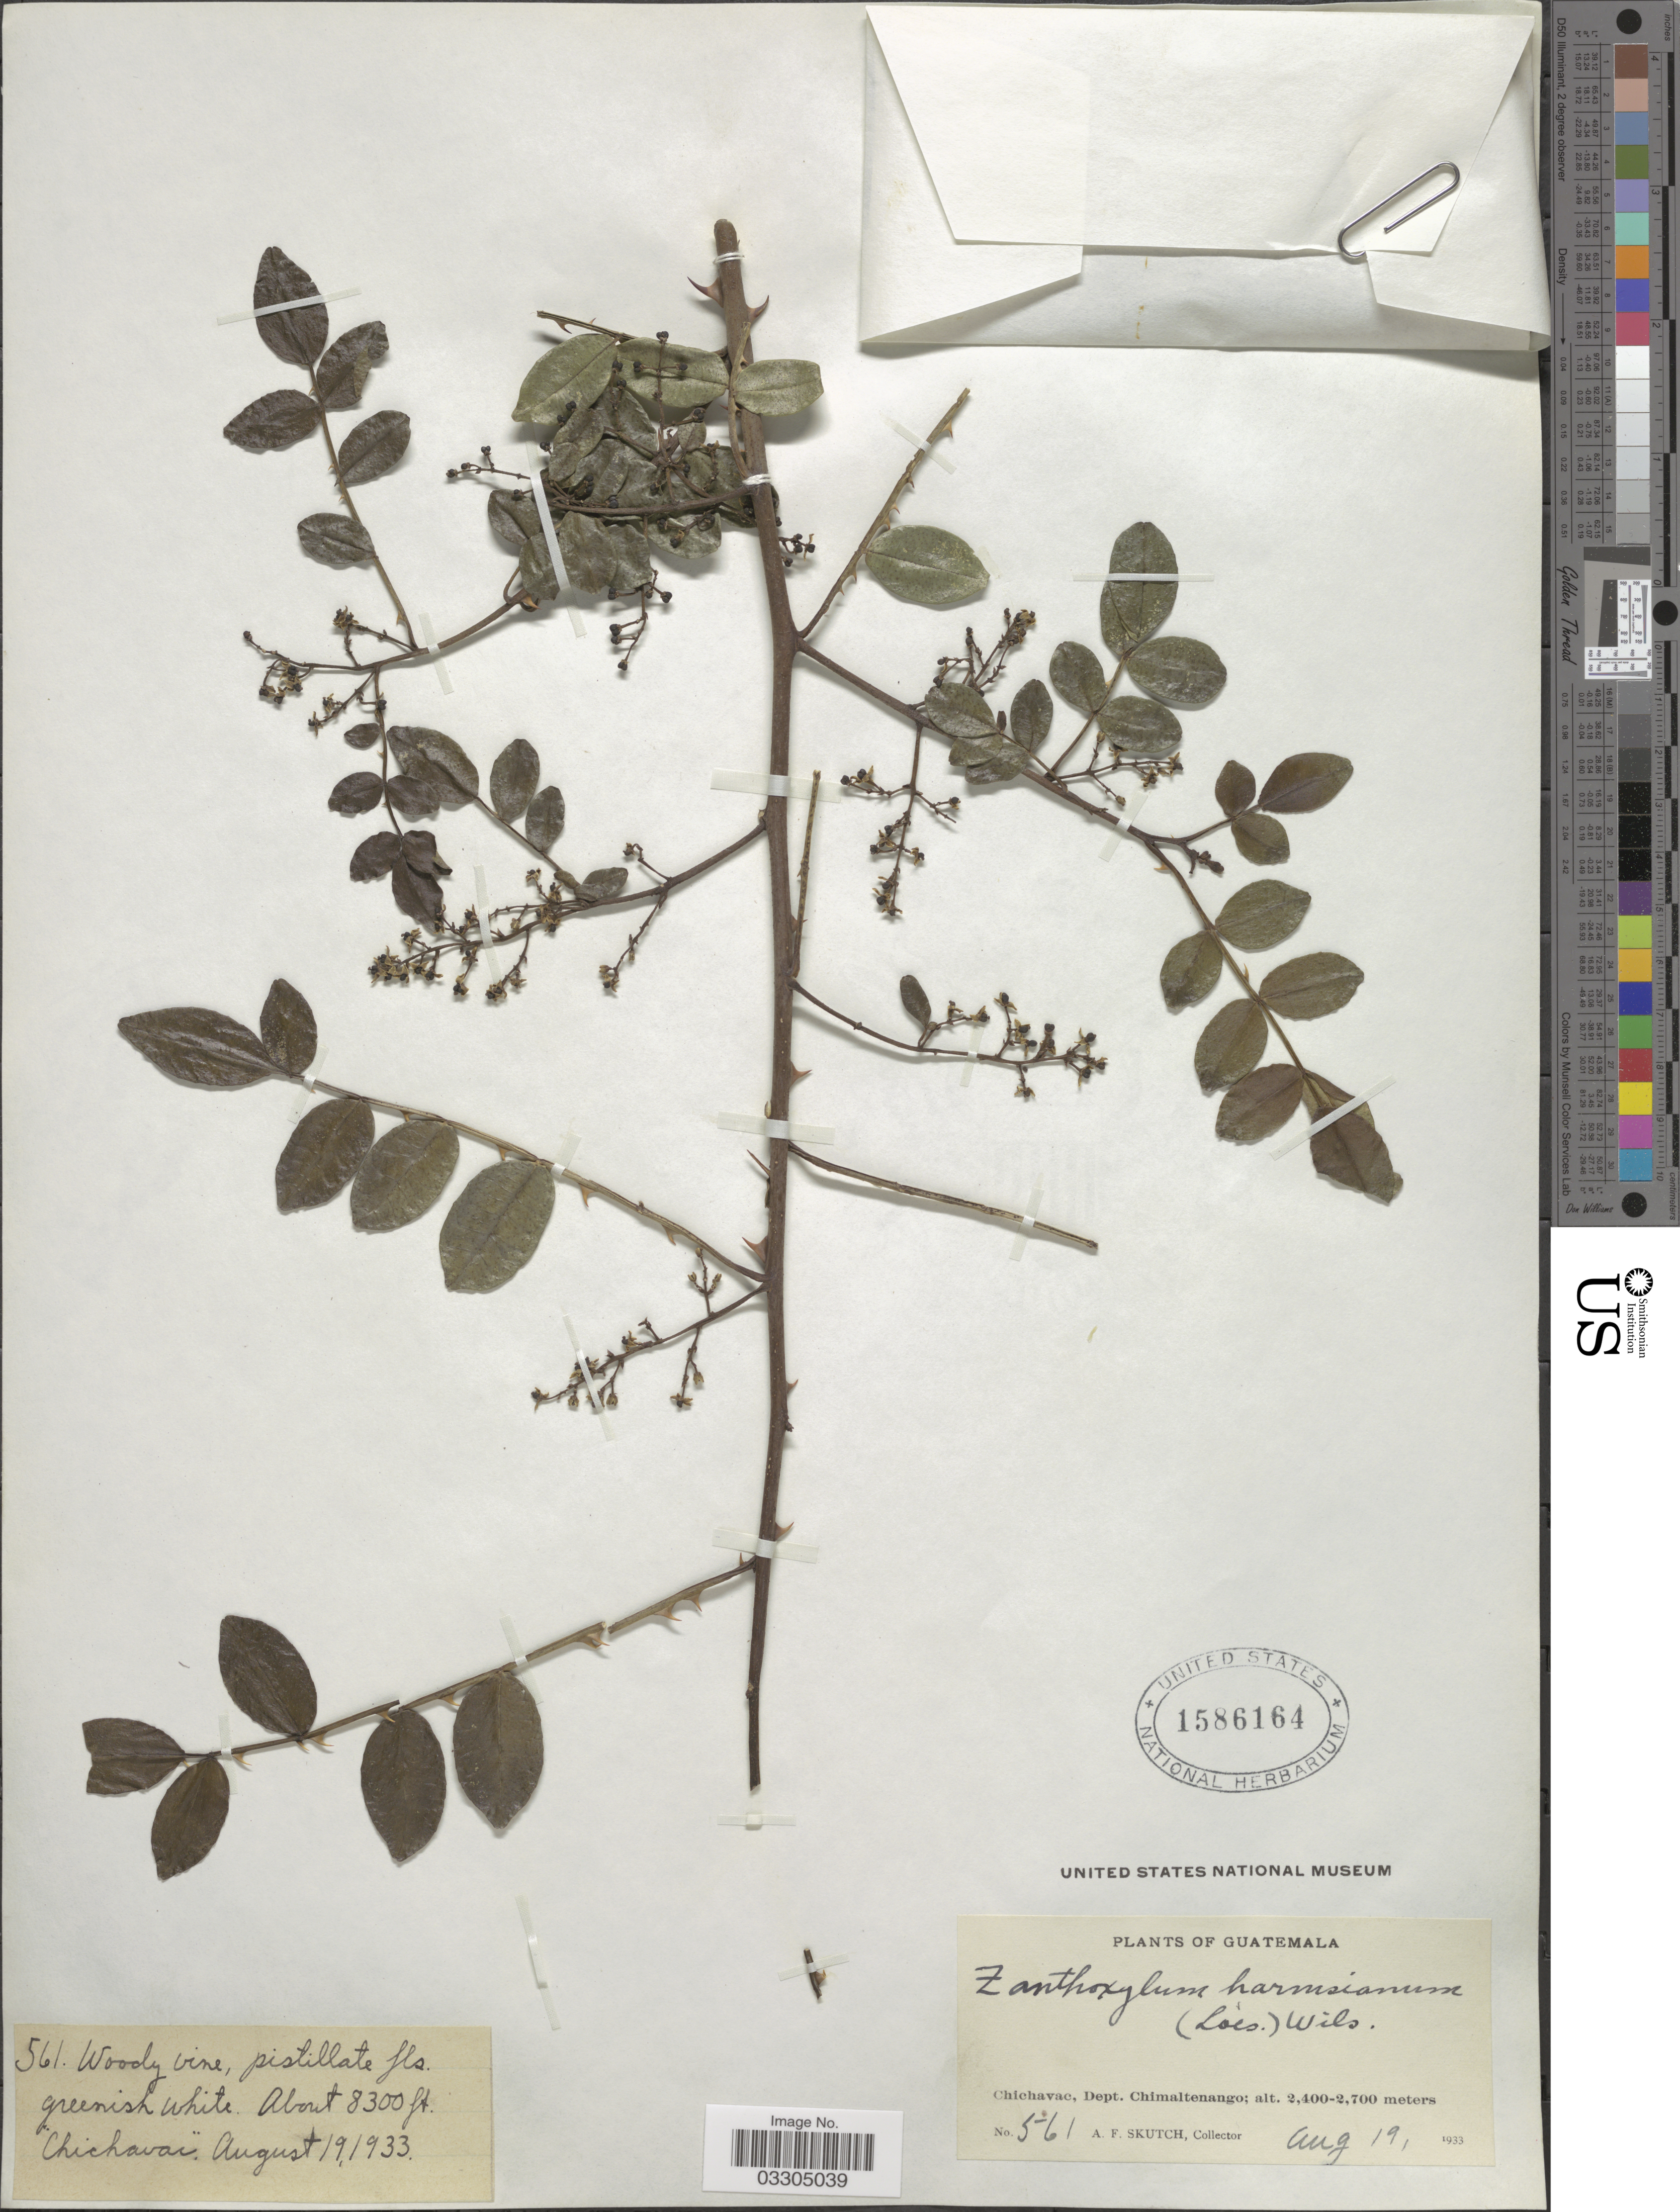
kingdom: Plantae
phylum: Tracheophyta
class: Magnoliopsida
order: Sapindales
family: Rutaceae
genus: Zanthoxylum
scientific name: Zanthoxylum harmsianum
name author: (Loes.) P. Wilson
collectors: A. F. Skutch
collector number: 561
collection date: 1933-08-19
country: Guatemala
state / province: Chimaltenango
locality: Chichavac, Dept. Chimaltenango.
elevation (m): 2530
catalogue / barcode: US 1586164